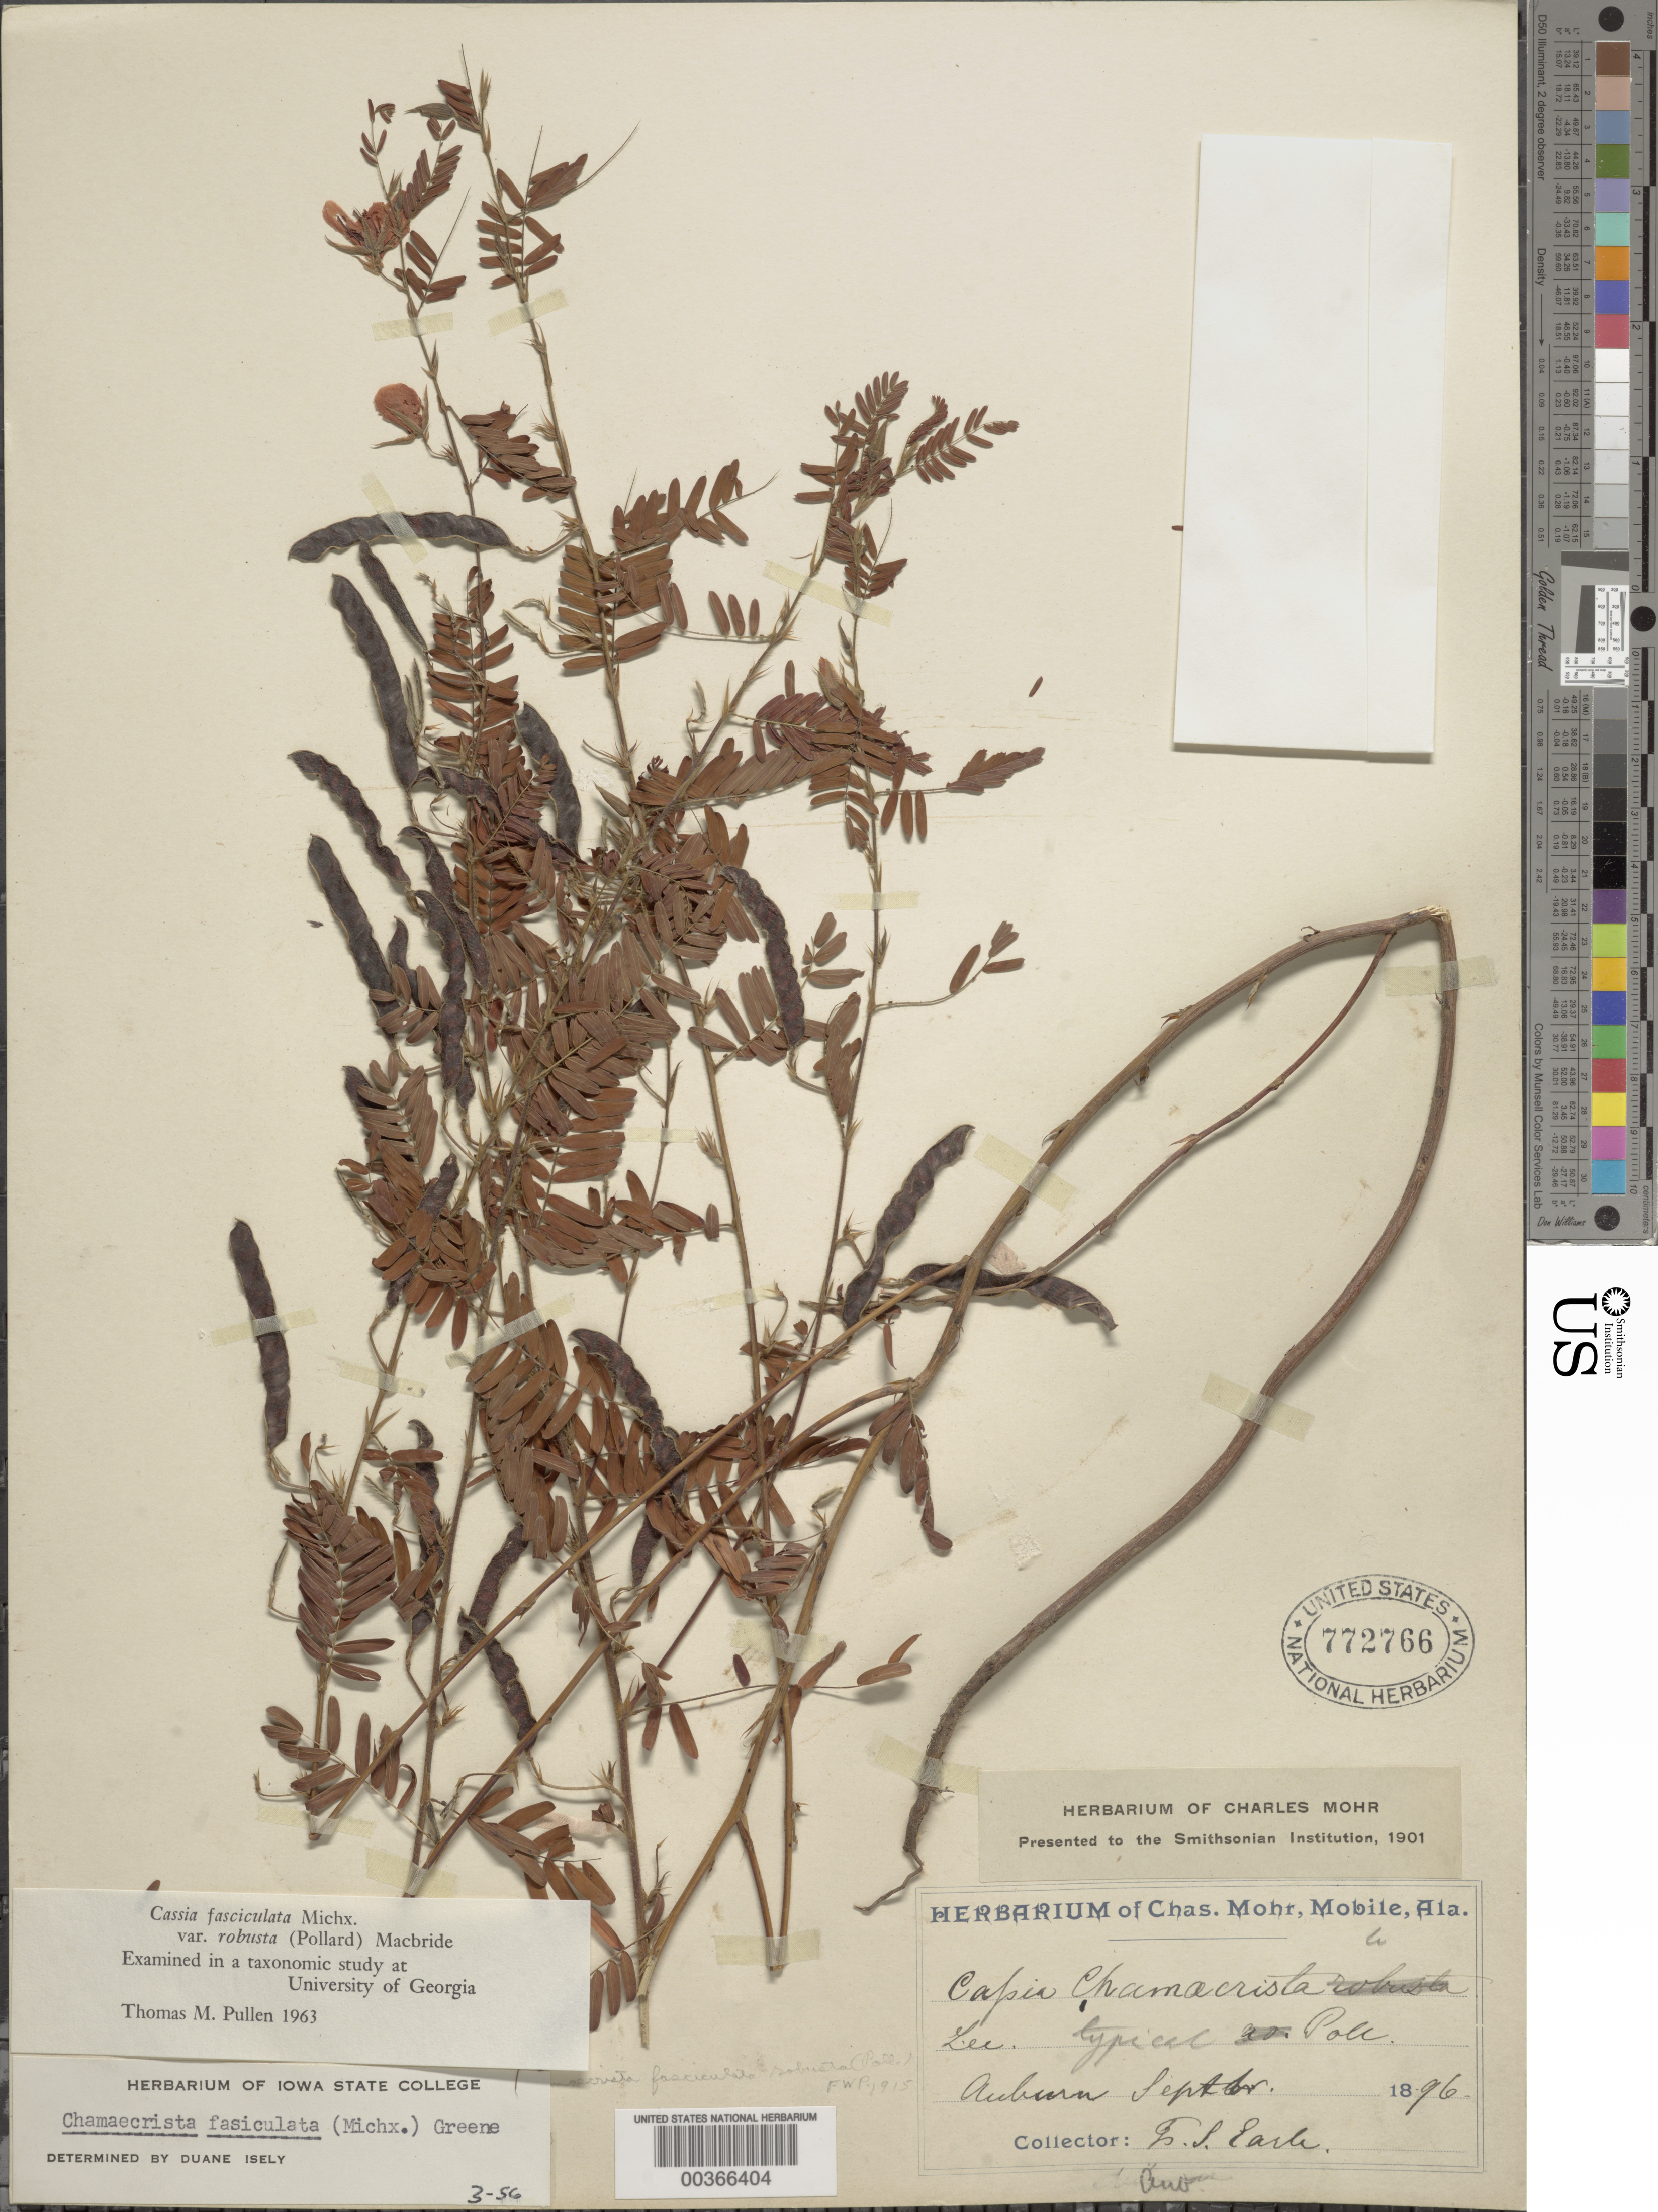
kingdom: Plantae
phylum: Tracheophyta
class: Magnoliopsida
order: Fabales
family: Fabaceae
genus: Chamaecrista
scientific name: Chamaecrista fasciculata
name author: (Michx.) Greene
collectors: F. S. Earle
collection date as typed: Sep 1896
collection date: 1896-09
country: United States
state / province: Alabama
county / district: Lee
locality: Auburn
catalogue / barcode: US 772766